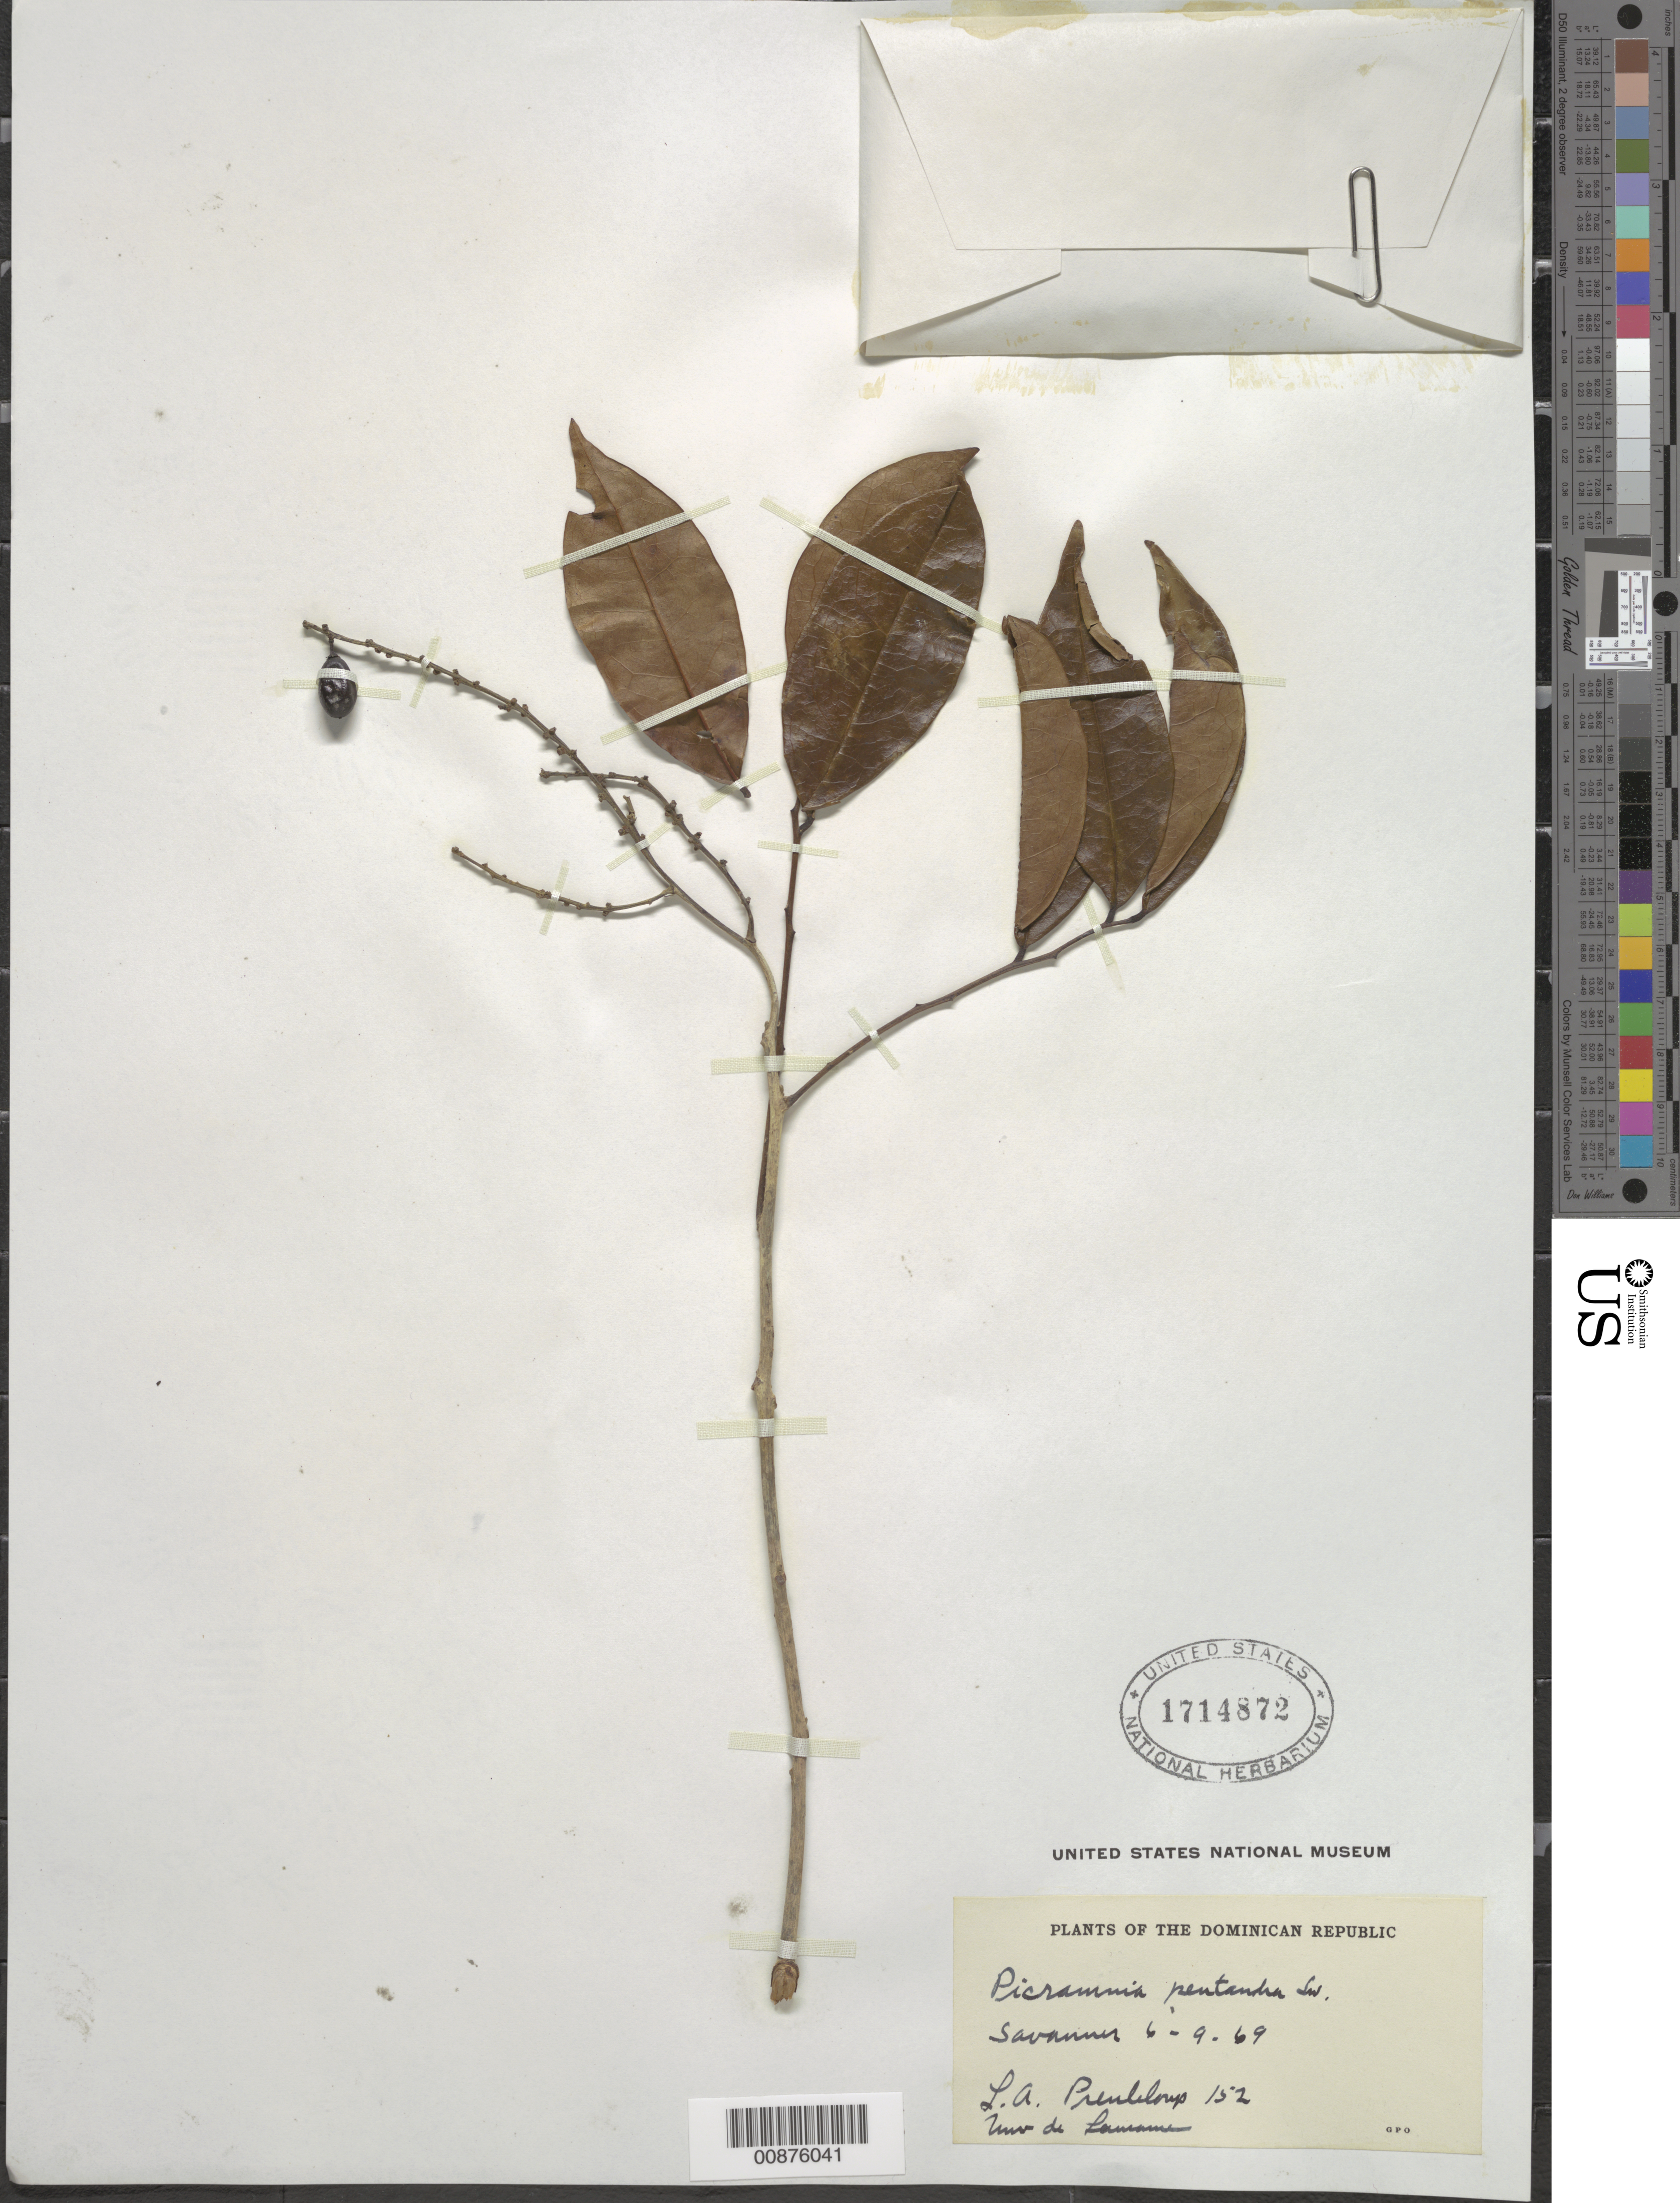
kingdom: Plantae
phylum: Tracheophyta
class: Magnoliopsida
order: Picramniales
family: Picramniaceae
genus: Picramnia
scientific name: Picramnia pentandra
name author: Sw.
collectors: L. Preneloup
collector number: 152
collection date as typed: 06 Sep 1969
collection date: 1969-09-06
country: Dominican Republic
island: Hispaniola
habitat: Savannas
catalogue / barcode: US 1714872